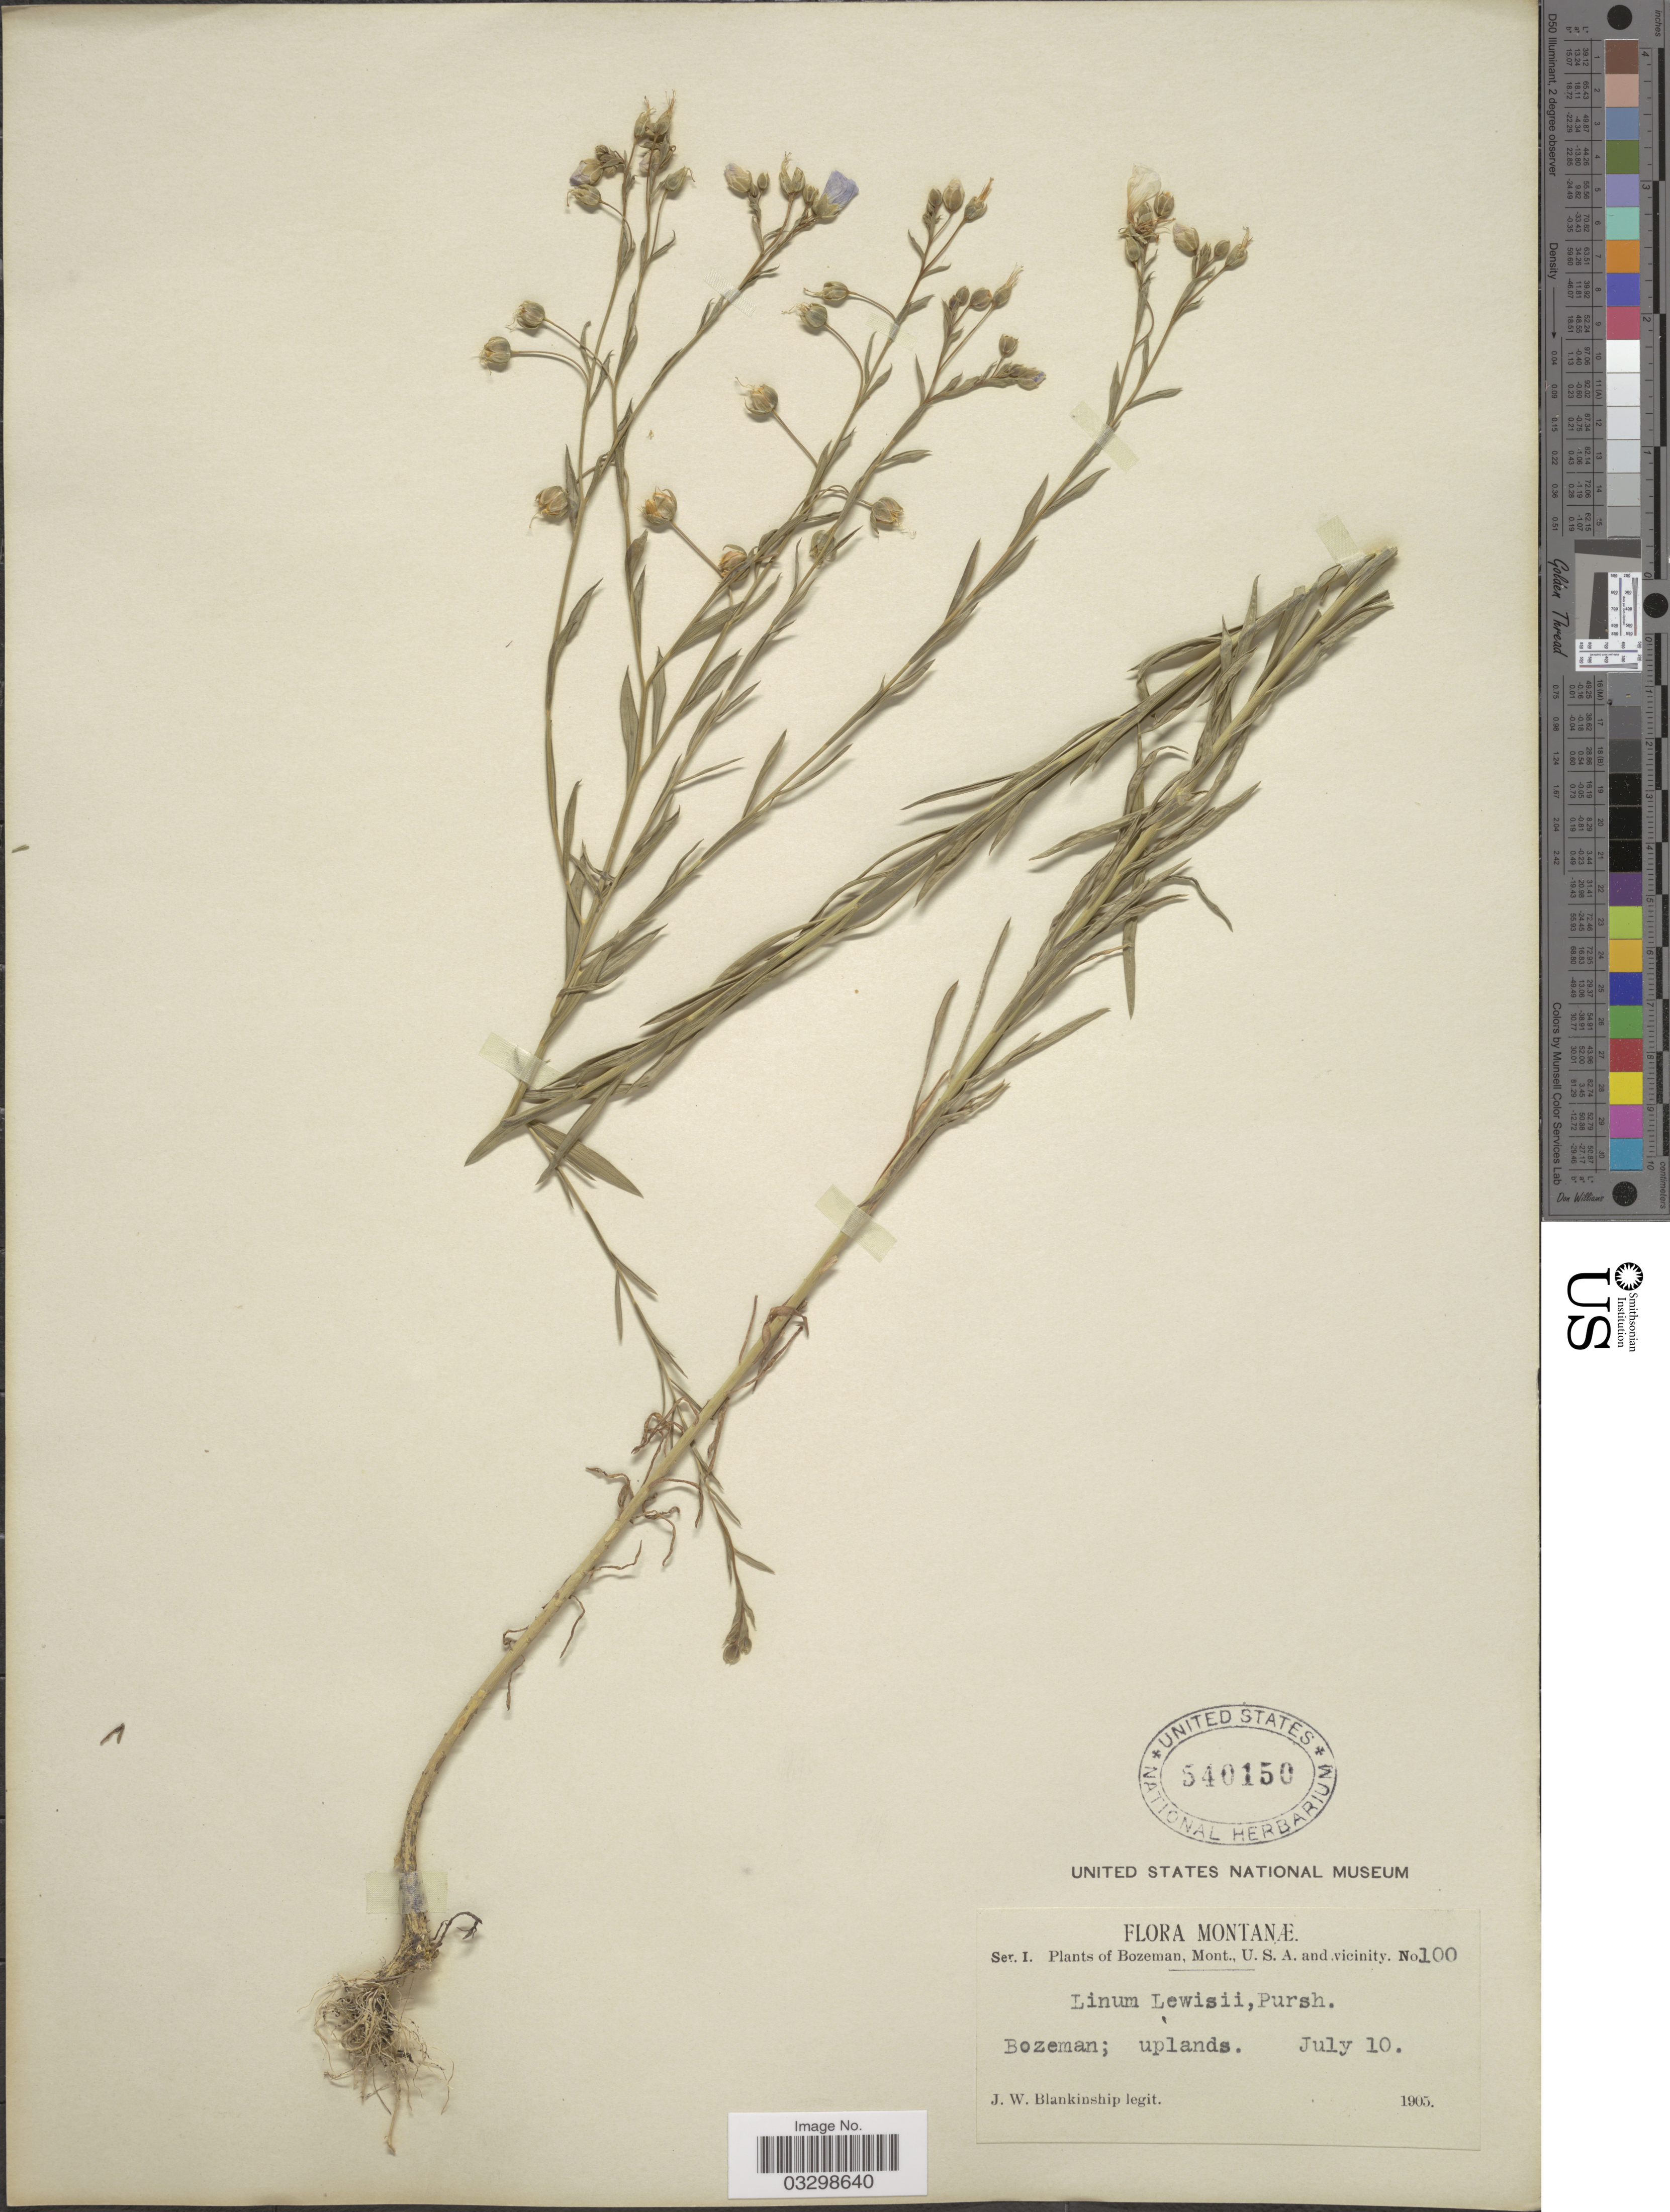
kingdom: Plantae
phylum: Tracheophyta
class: Magnoliopsida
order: Malpighiales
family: Linaceae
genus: Linum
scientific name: Linum lewisii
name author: Pursh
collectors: J. W. Blankinship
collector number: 100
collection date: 1905-07-10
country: United States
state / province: Montana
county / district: Gallatin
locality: Bozeman, and vicinity. Bozeman; uplands.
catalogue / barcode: US 540150